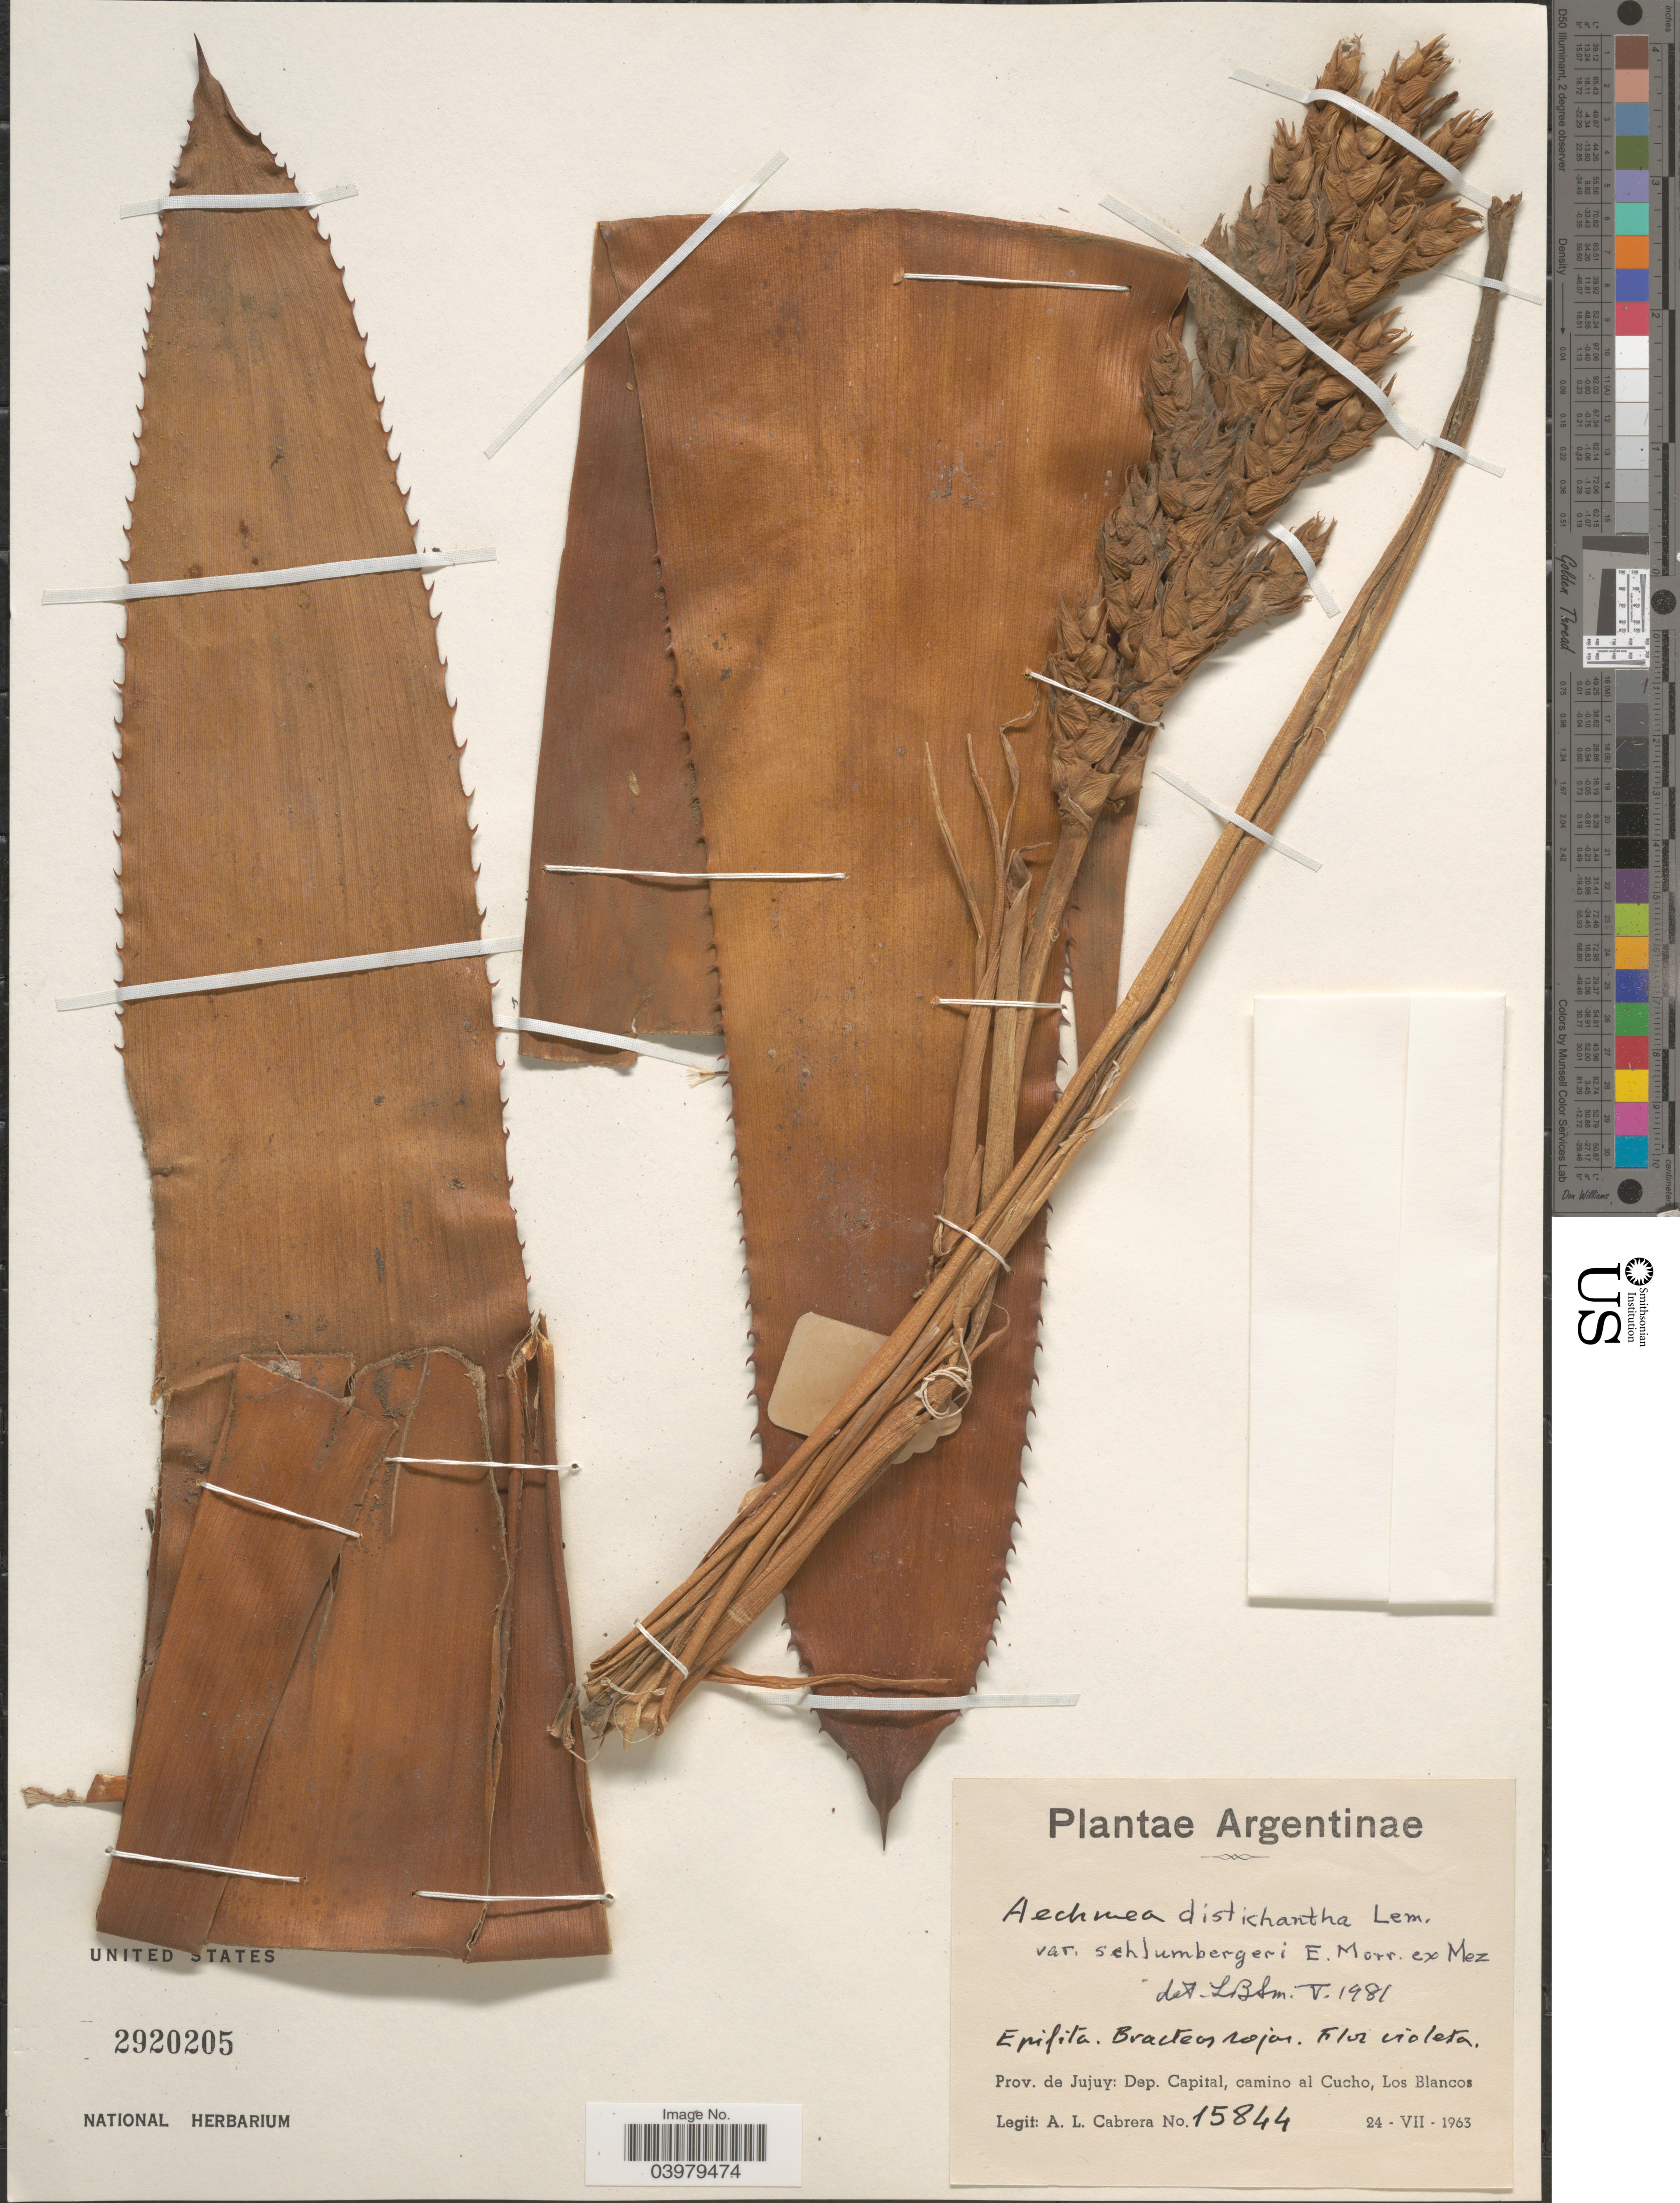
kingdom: Plantae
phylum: Tracheophyta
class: Liliopsida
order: Poales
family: Bromeliaceae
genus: Aechmea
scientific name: Aechmea distichantha var. schlumbergeri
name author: É. Morren ex Mez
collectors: A. L. Cabrera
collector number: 15844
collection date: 1963-07-24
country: Argentina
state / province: Jujuy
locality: Dep. Capital, camino al Cucho, Los Blancos.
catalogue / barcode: US 2920205